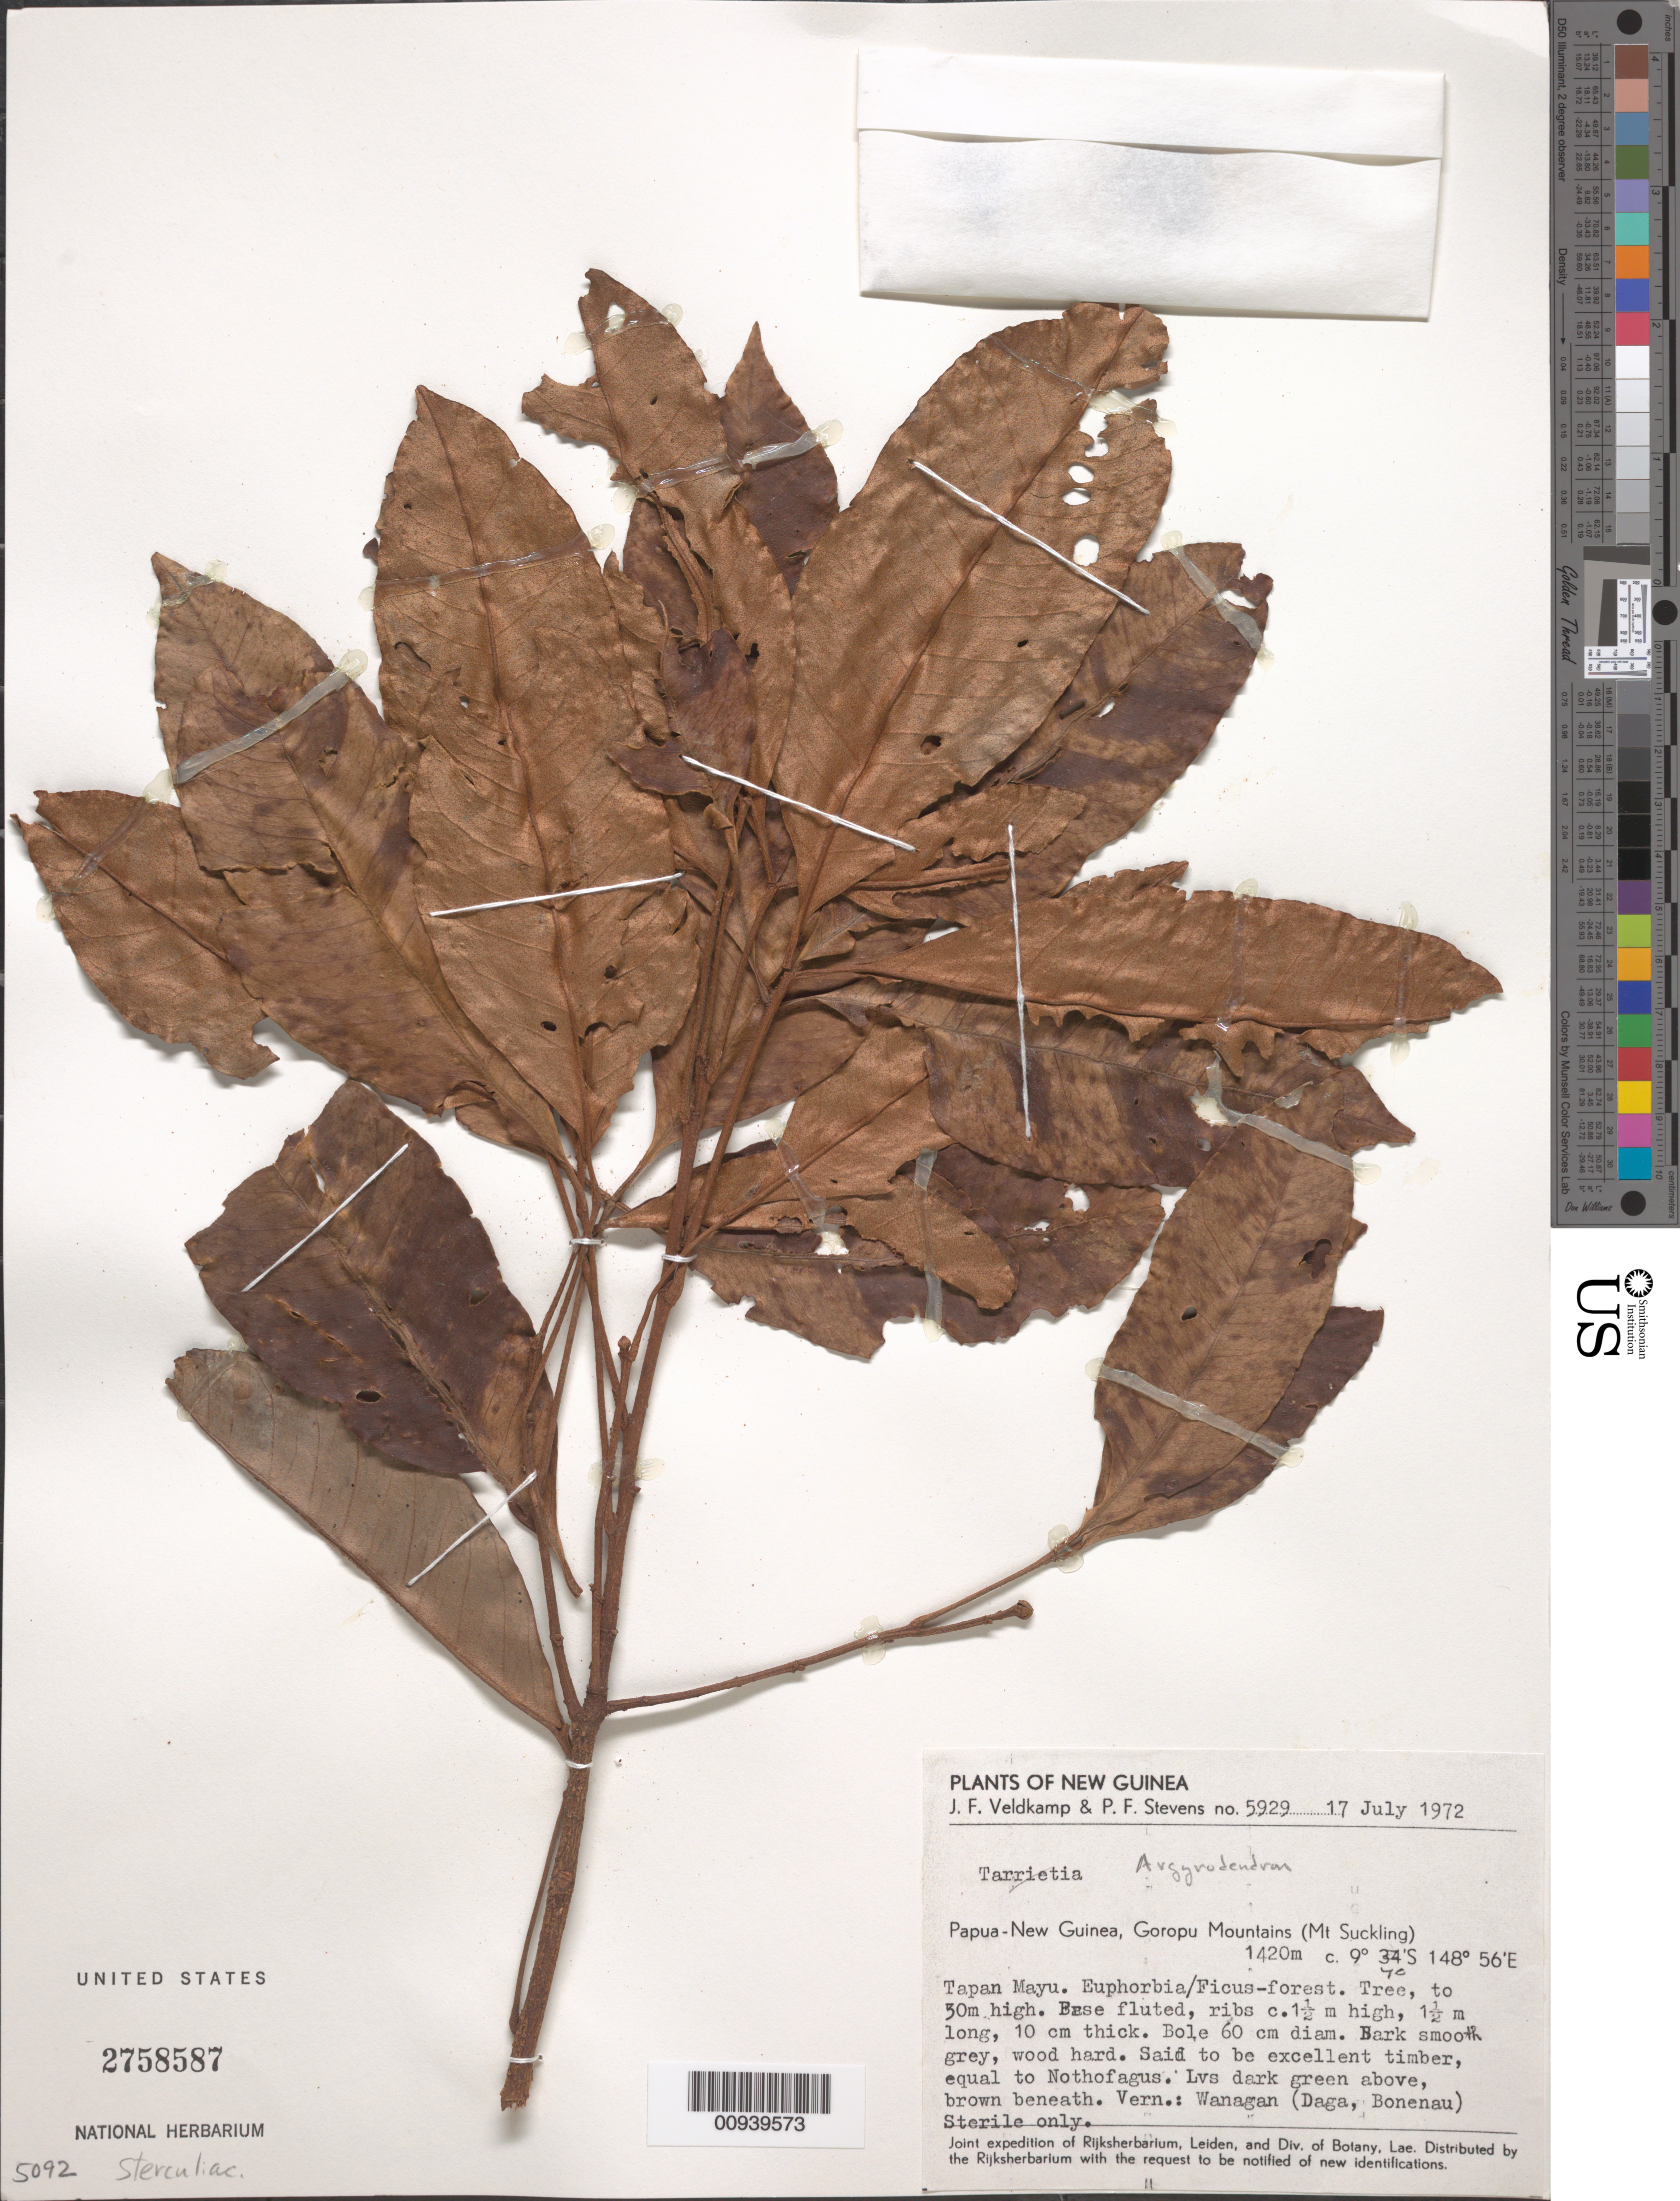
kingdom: Plantae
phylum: Tracheophyta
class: Magnoliopsida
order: Malvales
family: Malvaceae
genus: Argyrodendron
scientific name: Argyrodendron sp.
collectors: J. F. Veldkamp & P. F. Stevens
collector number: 5929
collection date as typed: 17 Jul 1972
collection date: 1972-07-17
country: Papua New Guinea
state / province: Northern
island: New Guinea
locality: Goropu Mountains (Mt Suckling)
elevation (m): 1420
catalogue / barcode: US 2758587